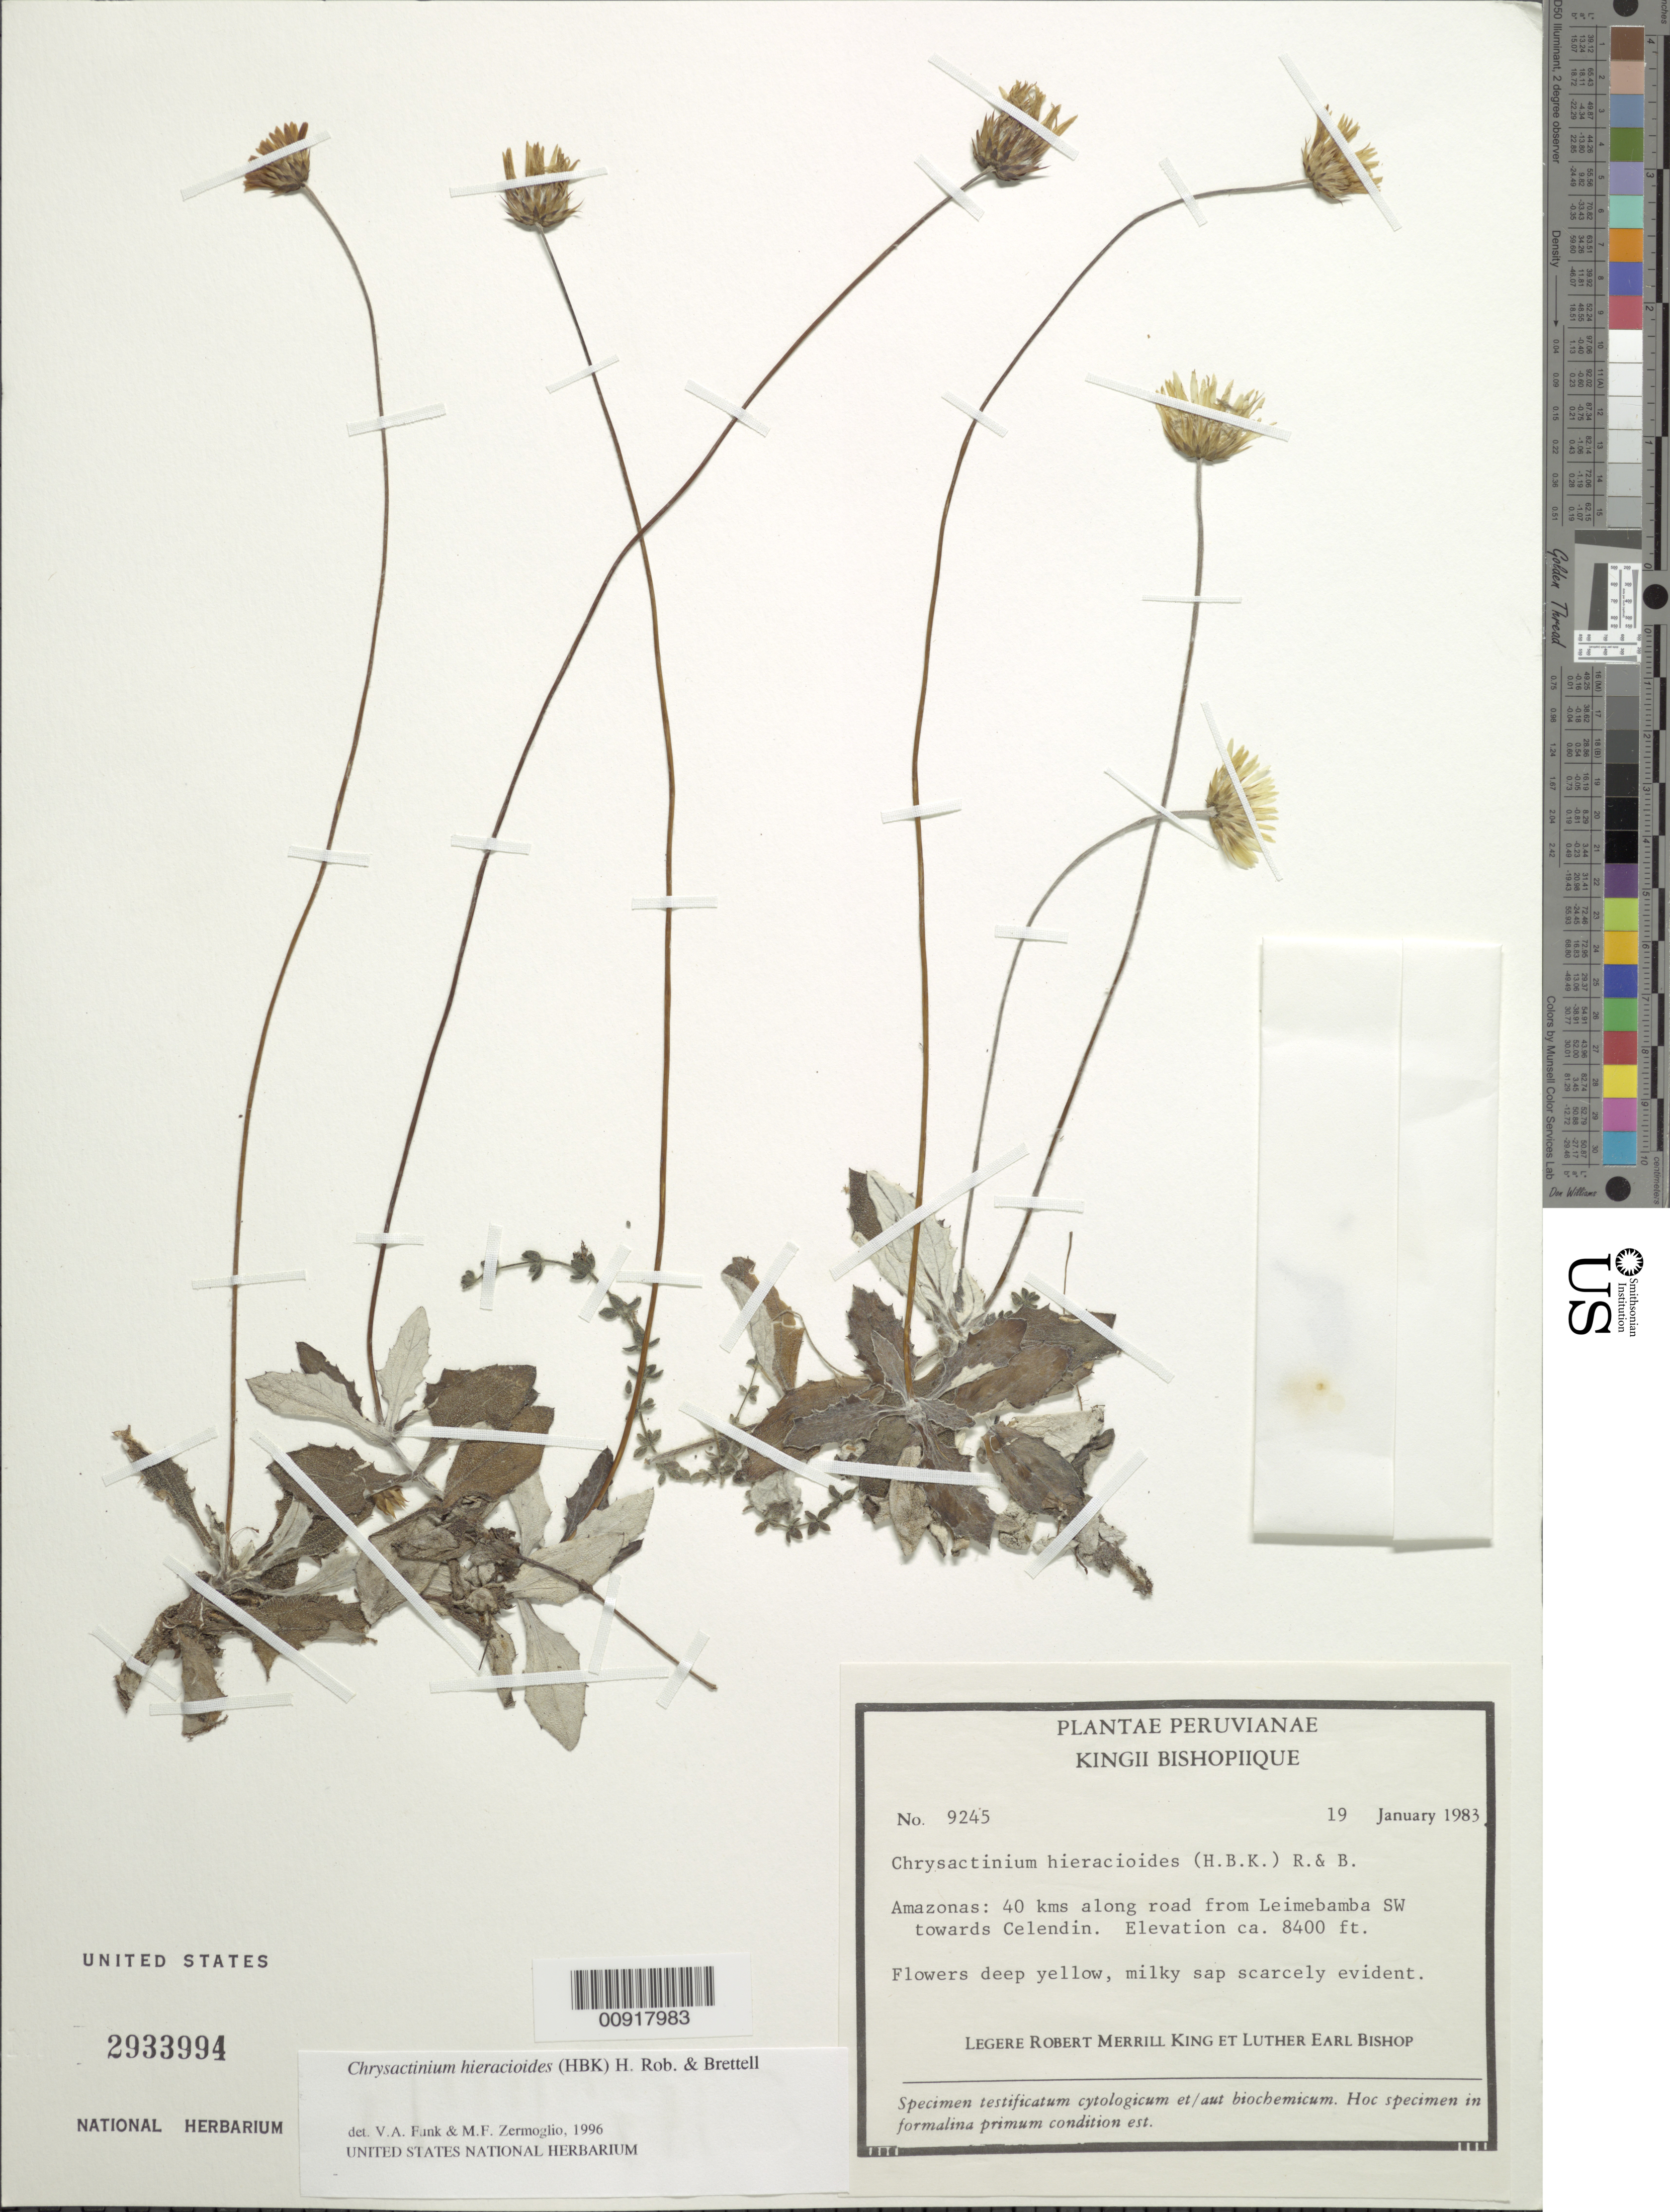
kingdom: Plantae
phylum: Tracheophyta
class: Magnoliopsida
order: Asterales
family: Asteraceae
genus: Chrysactinium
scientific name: Chrysactinium hieracioides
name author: (Kunth) H. Rob. & Brettell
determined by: Funk, V. A.; Zermoglio, M. F.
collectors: R. M. King & L. E. Bishop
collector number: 9245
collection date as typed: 19 January 1983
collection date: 1983-01-19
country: Peru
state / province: Amazonas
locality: Amazonas: 40 km along road from Leimabamba SW towards Celendin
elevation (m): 2500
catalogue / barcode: US 2933994